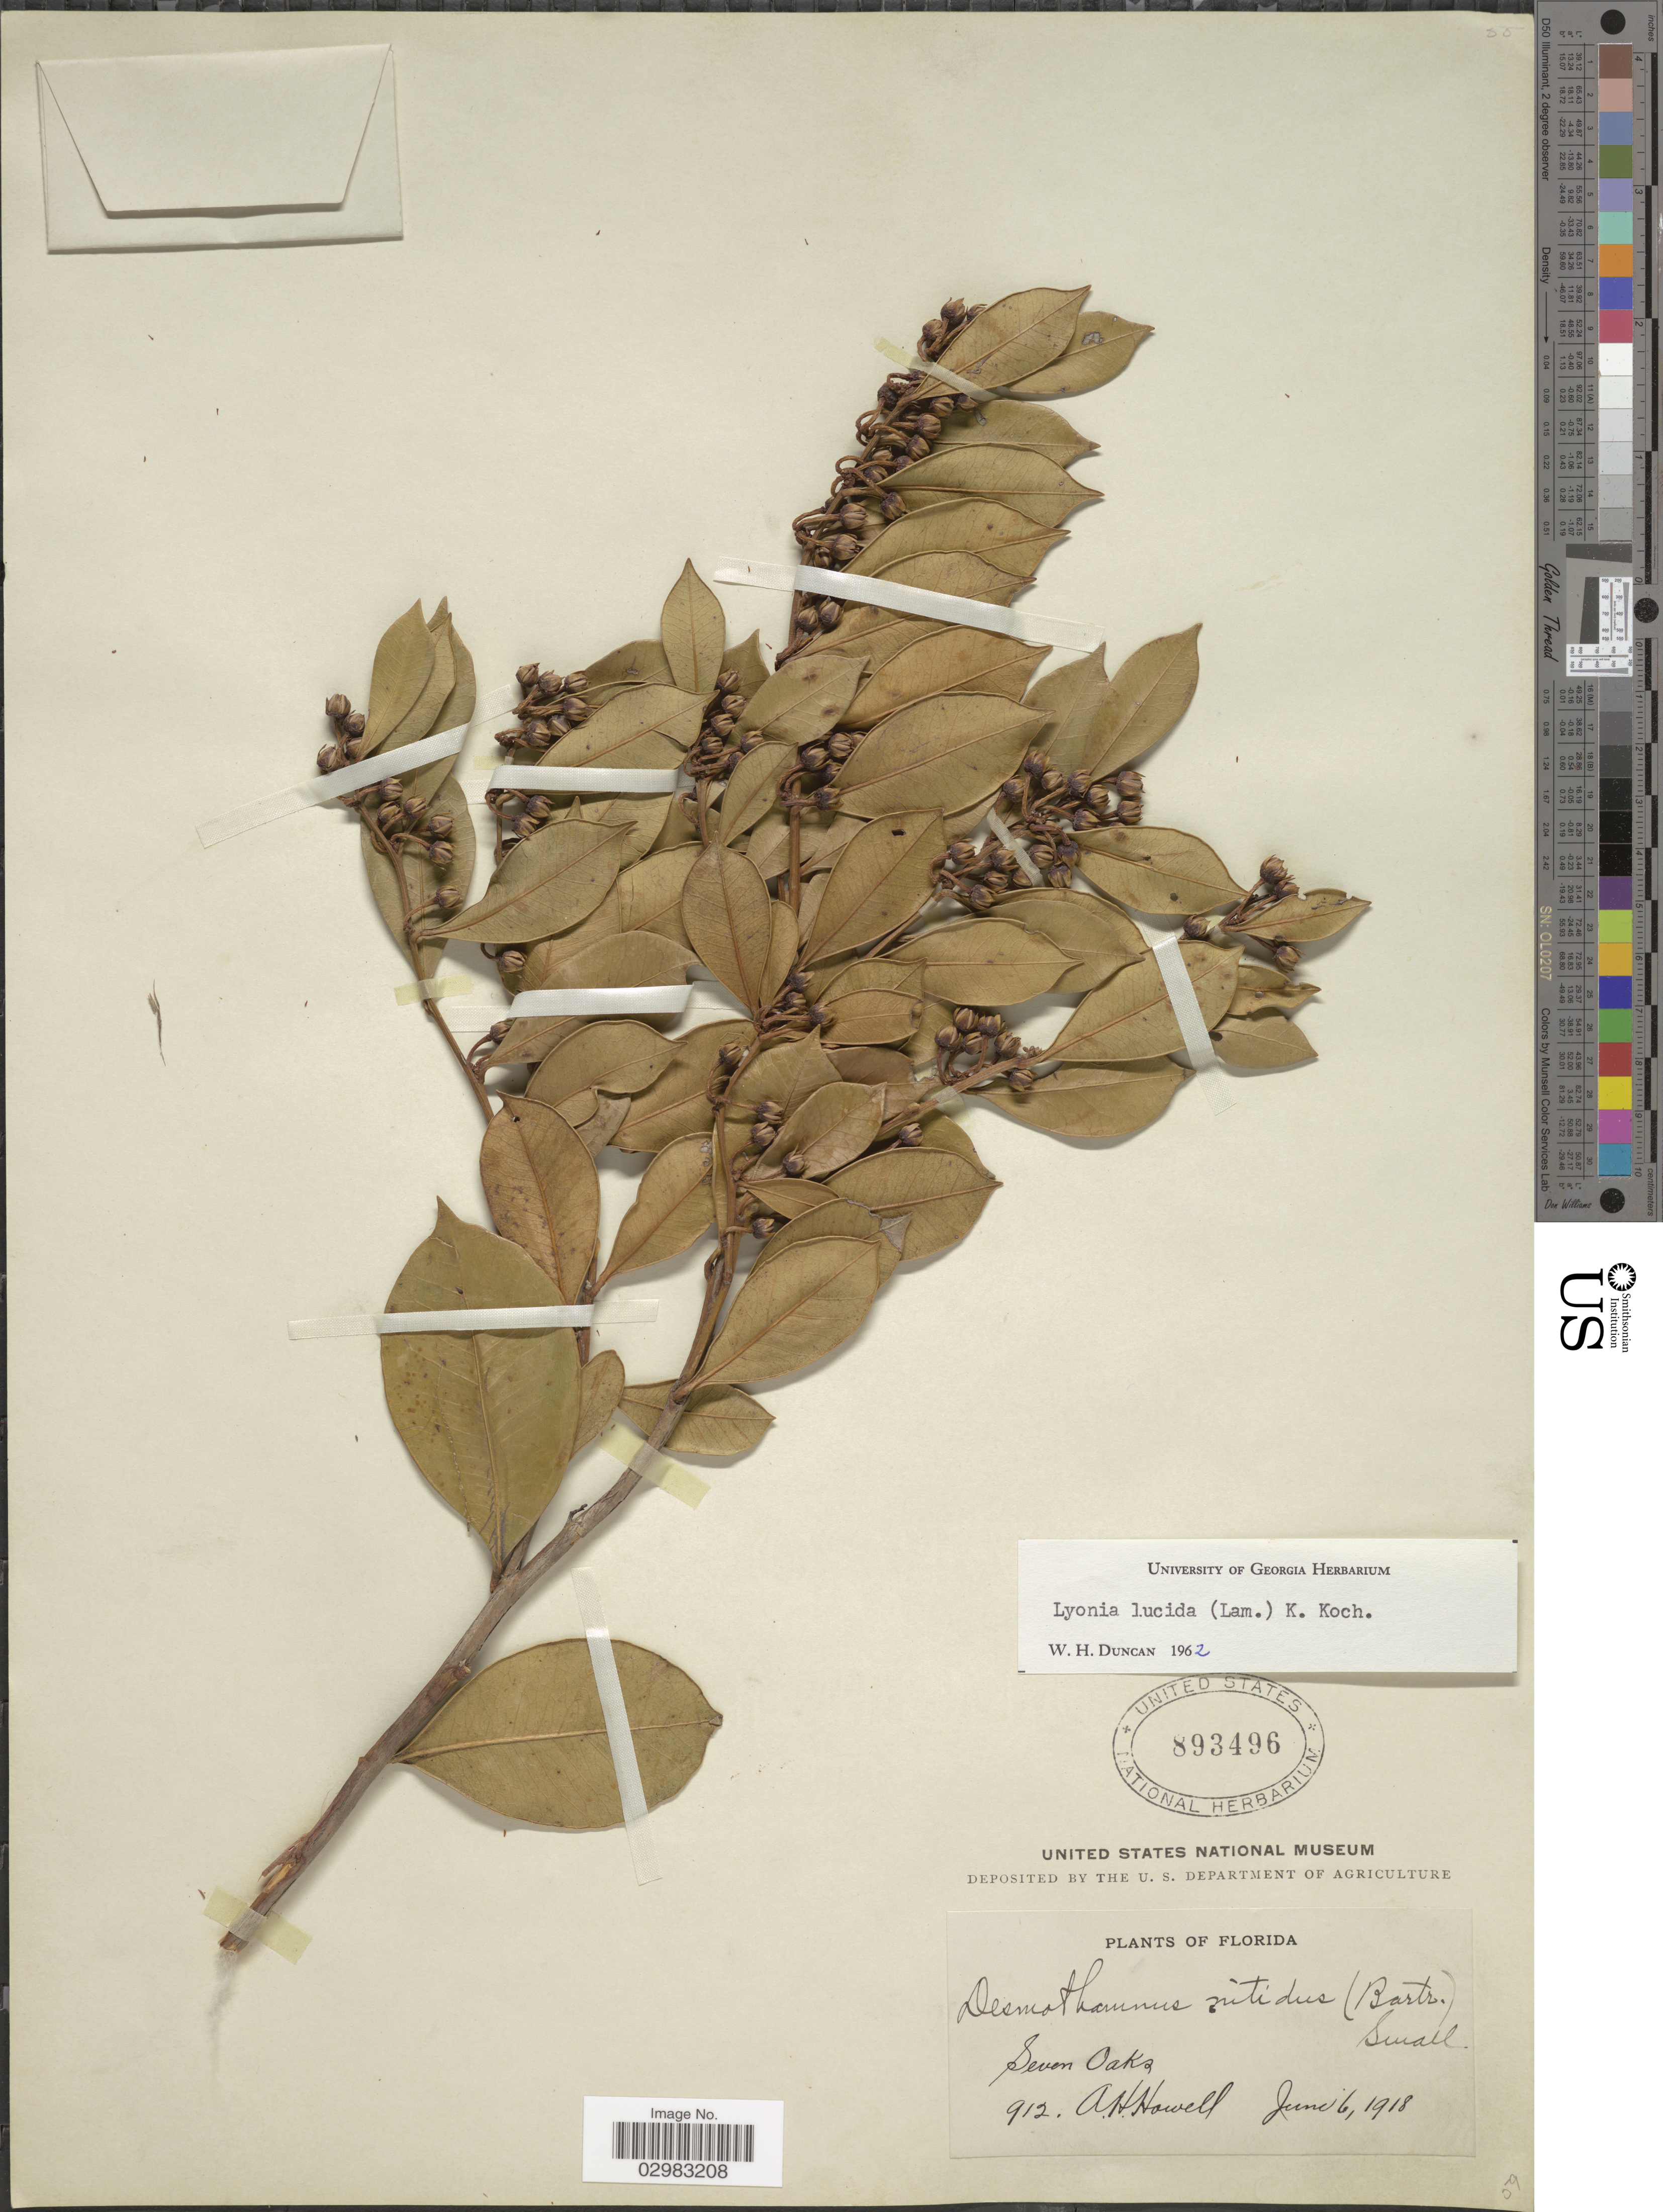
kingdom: Plantae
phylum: Tracheophyta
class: Magnoliopsida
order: Ericales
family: Ericaceae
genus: Lyonia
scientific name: Lyonia lucida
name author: K. Koch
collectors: A. Howell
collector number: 912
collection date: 1918-06-06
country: United States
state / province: Florida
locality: Seven Oaks.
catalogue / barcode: US 893496